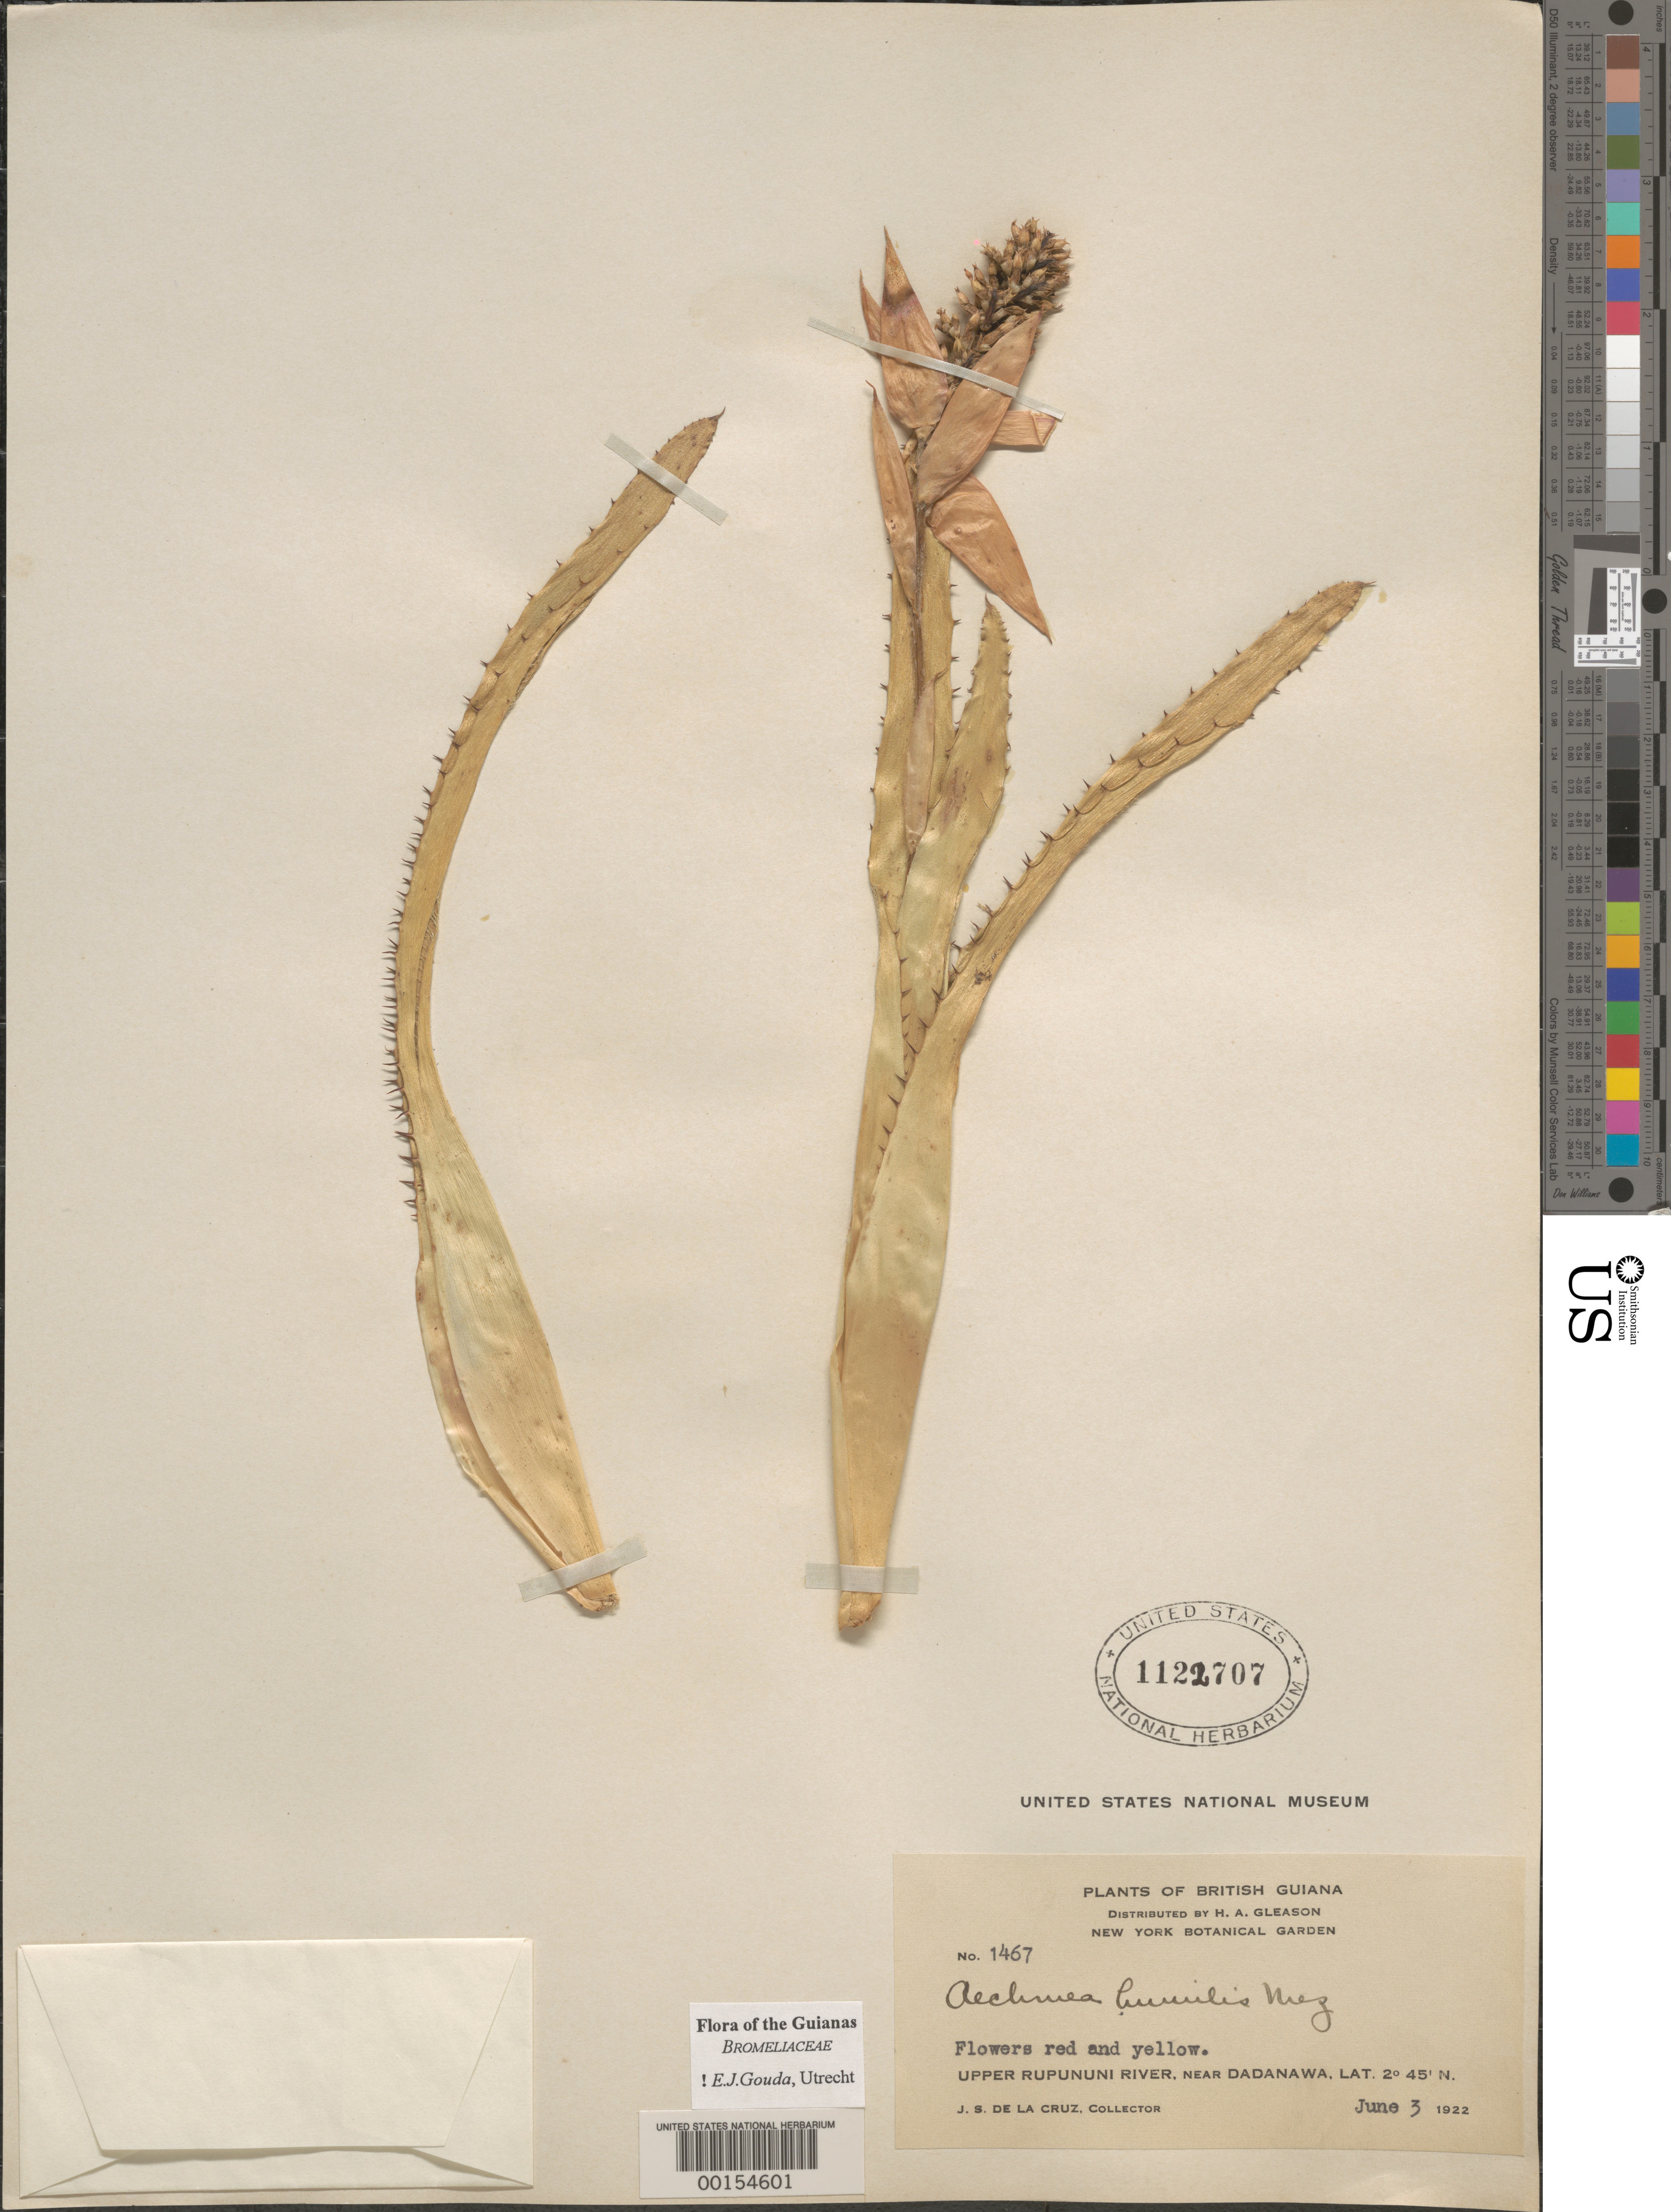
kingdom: Plantae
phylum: Tracheophyta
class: Liliopsida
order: Poales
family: Bromeliaceae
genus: Aechmea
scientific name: Aechmea mertensii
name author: (G. Mey.) Schult. & Schult. f.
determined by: Gouda, E. J.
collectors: J. S. de la Cruz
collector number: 1467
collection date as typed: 3-Jun-22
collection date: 1922-06-03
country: Guyana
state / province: U. Takutu-U. Essequibo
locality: Dadanawa, vic., upper Rupununi R.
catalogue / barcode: US 1122707